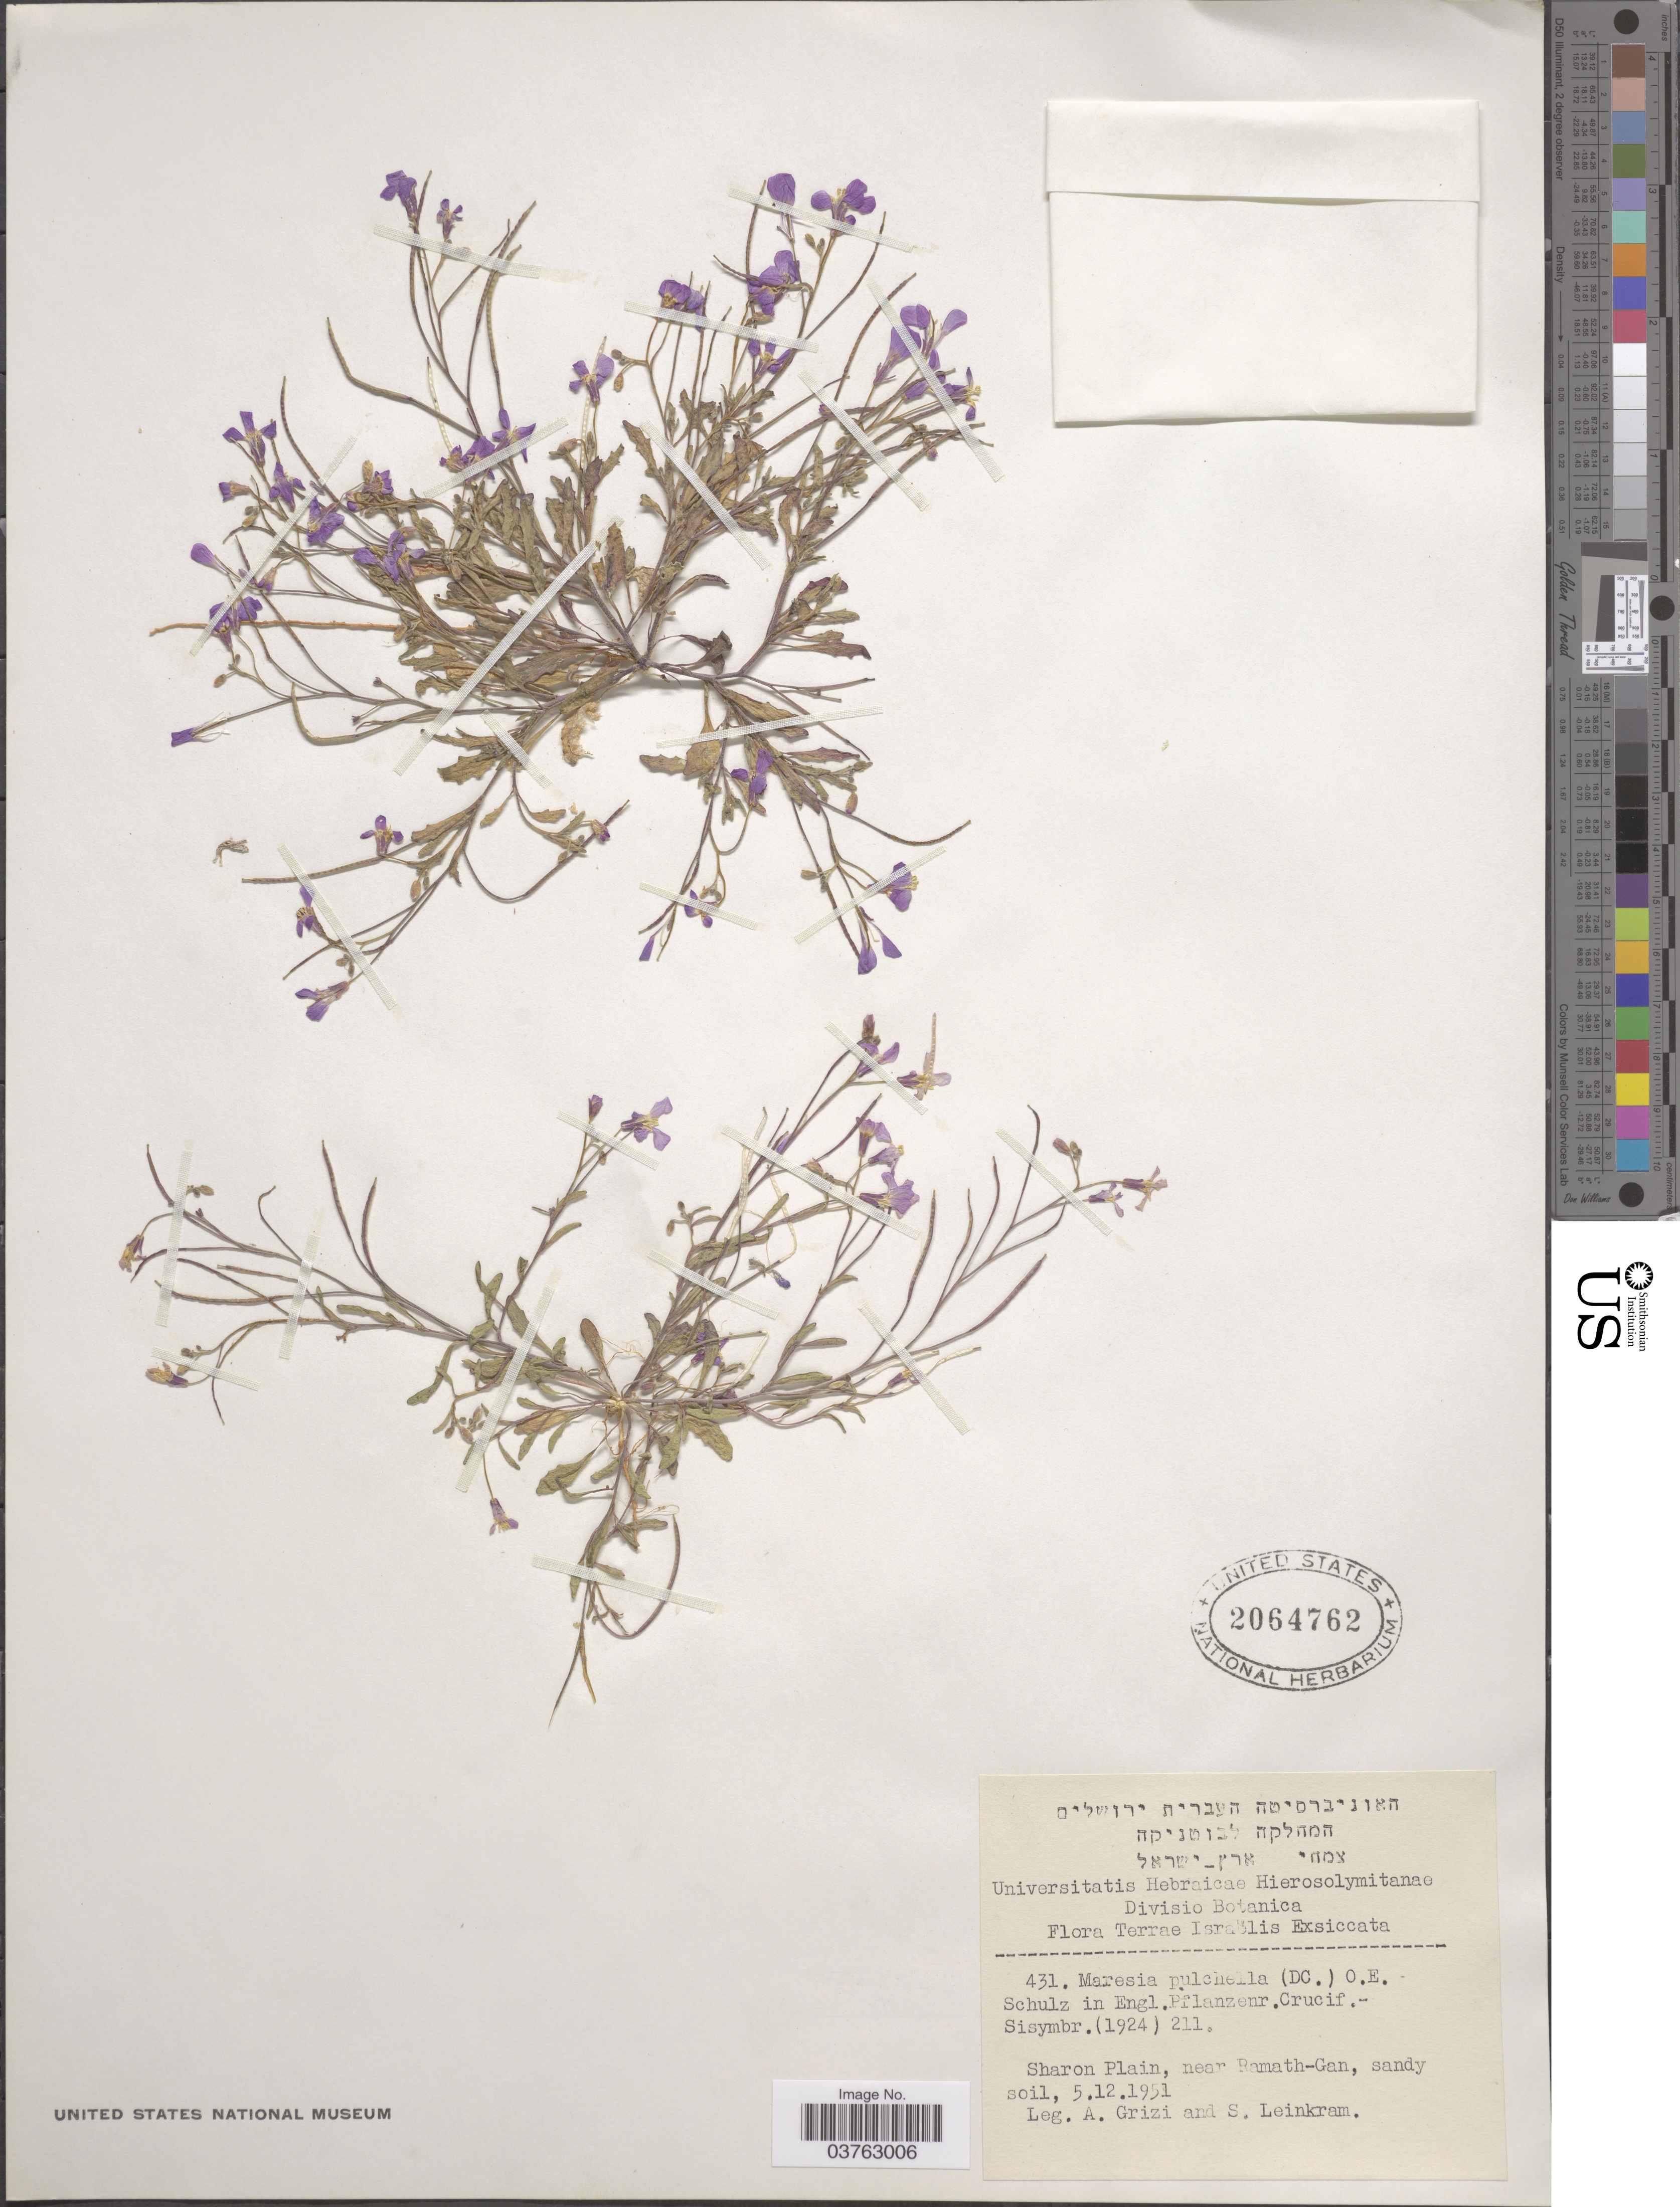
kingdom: Plantae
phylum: Tracheophyta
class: Magnoliopsida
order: Brassicales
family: Brassicaceae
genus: Maresia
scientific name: Maresia pulchella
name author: (DC.) O.E. Schulz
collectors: A. Grizi & Leinkram, S.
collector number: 431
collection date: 1951-12-05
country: Israel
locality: Terræ Israëlis, Sharon Plain, near Ramath-Gan.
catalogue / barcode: US 2064762